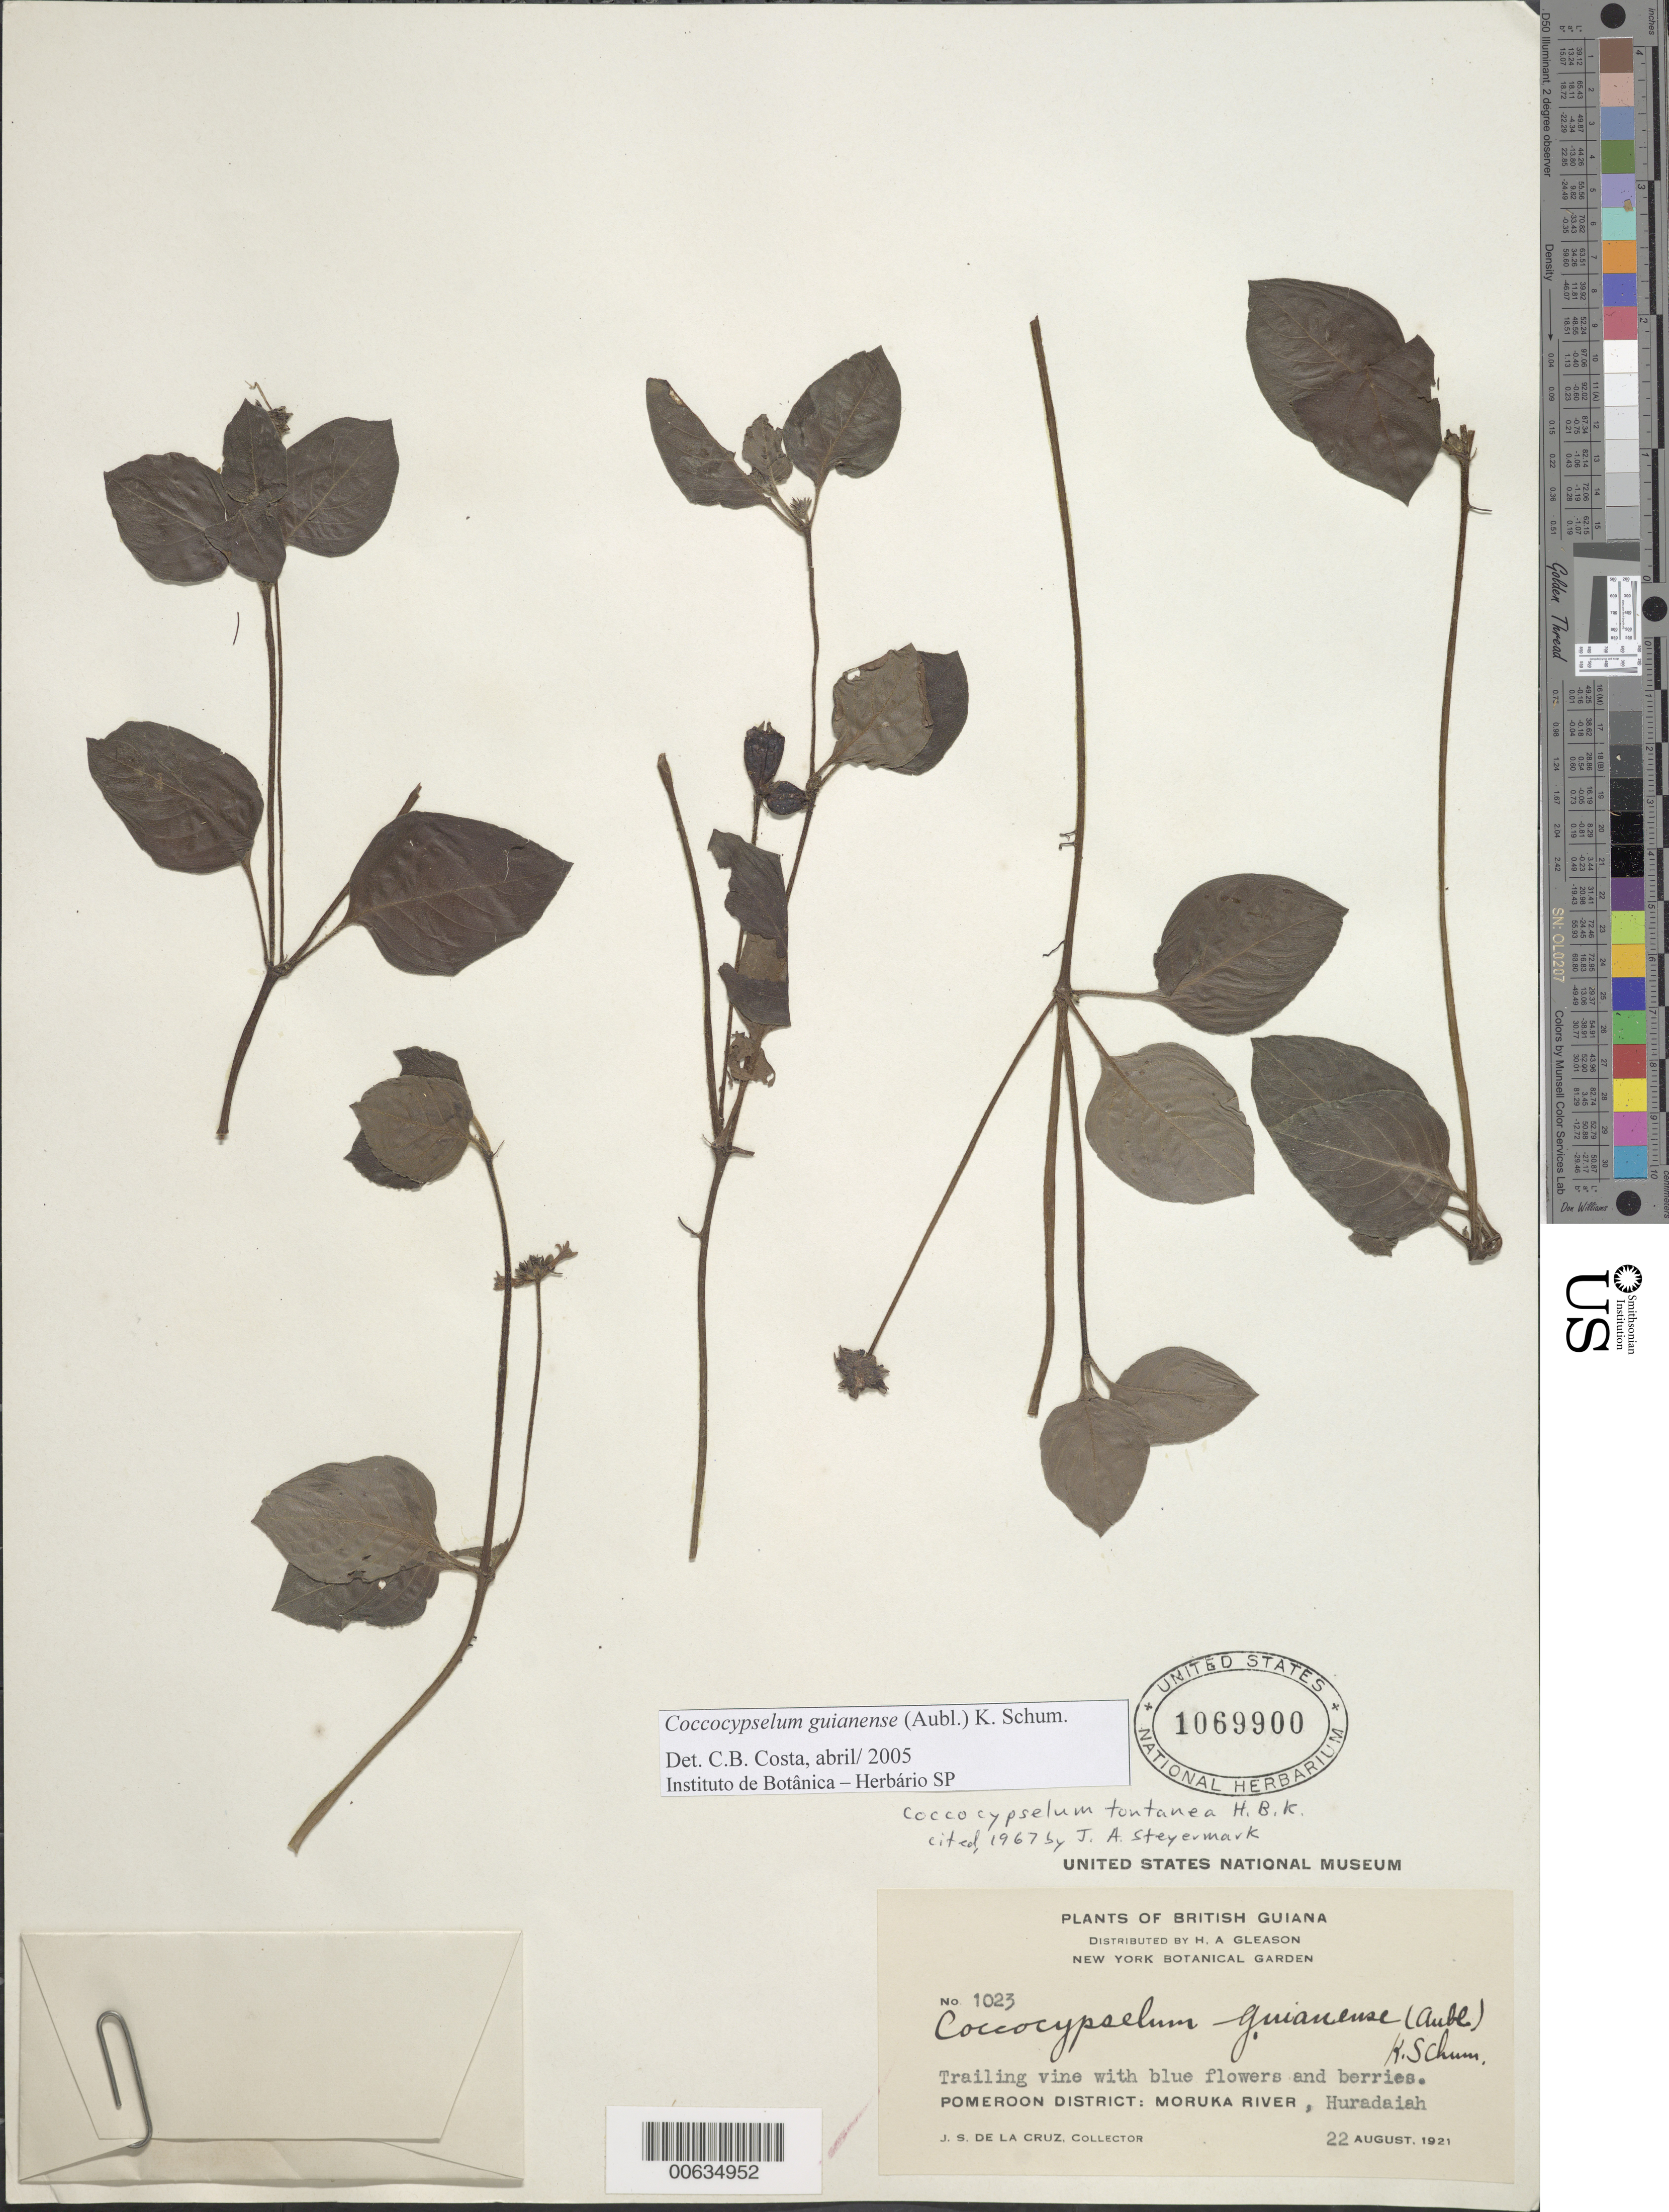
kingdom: Plantae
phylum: Tracheophyta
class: Magnoliopsida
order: Gentianales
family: Rubiaceae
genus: Coccocypselum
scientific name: Coccocypselum guianense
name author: (Aubl.) K. Schum.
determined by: Costa, C. B.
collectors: J. S. de la Cruz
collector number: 1023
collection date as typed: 22-Aug-21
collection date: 1921-08-22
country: Guyana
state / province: Barima-Waini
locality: Moruka R., Huradaiah; Pomeroon Dist.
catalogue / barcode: US 1069900